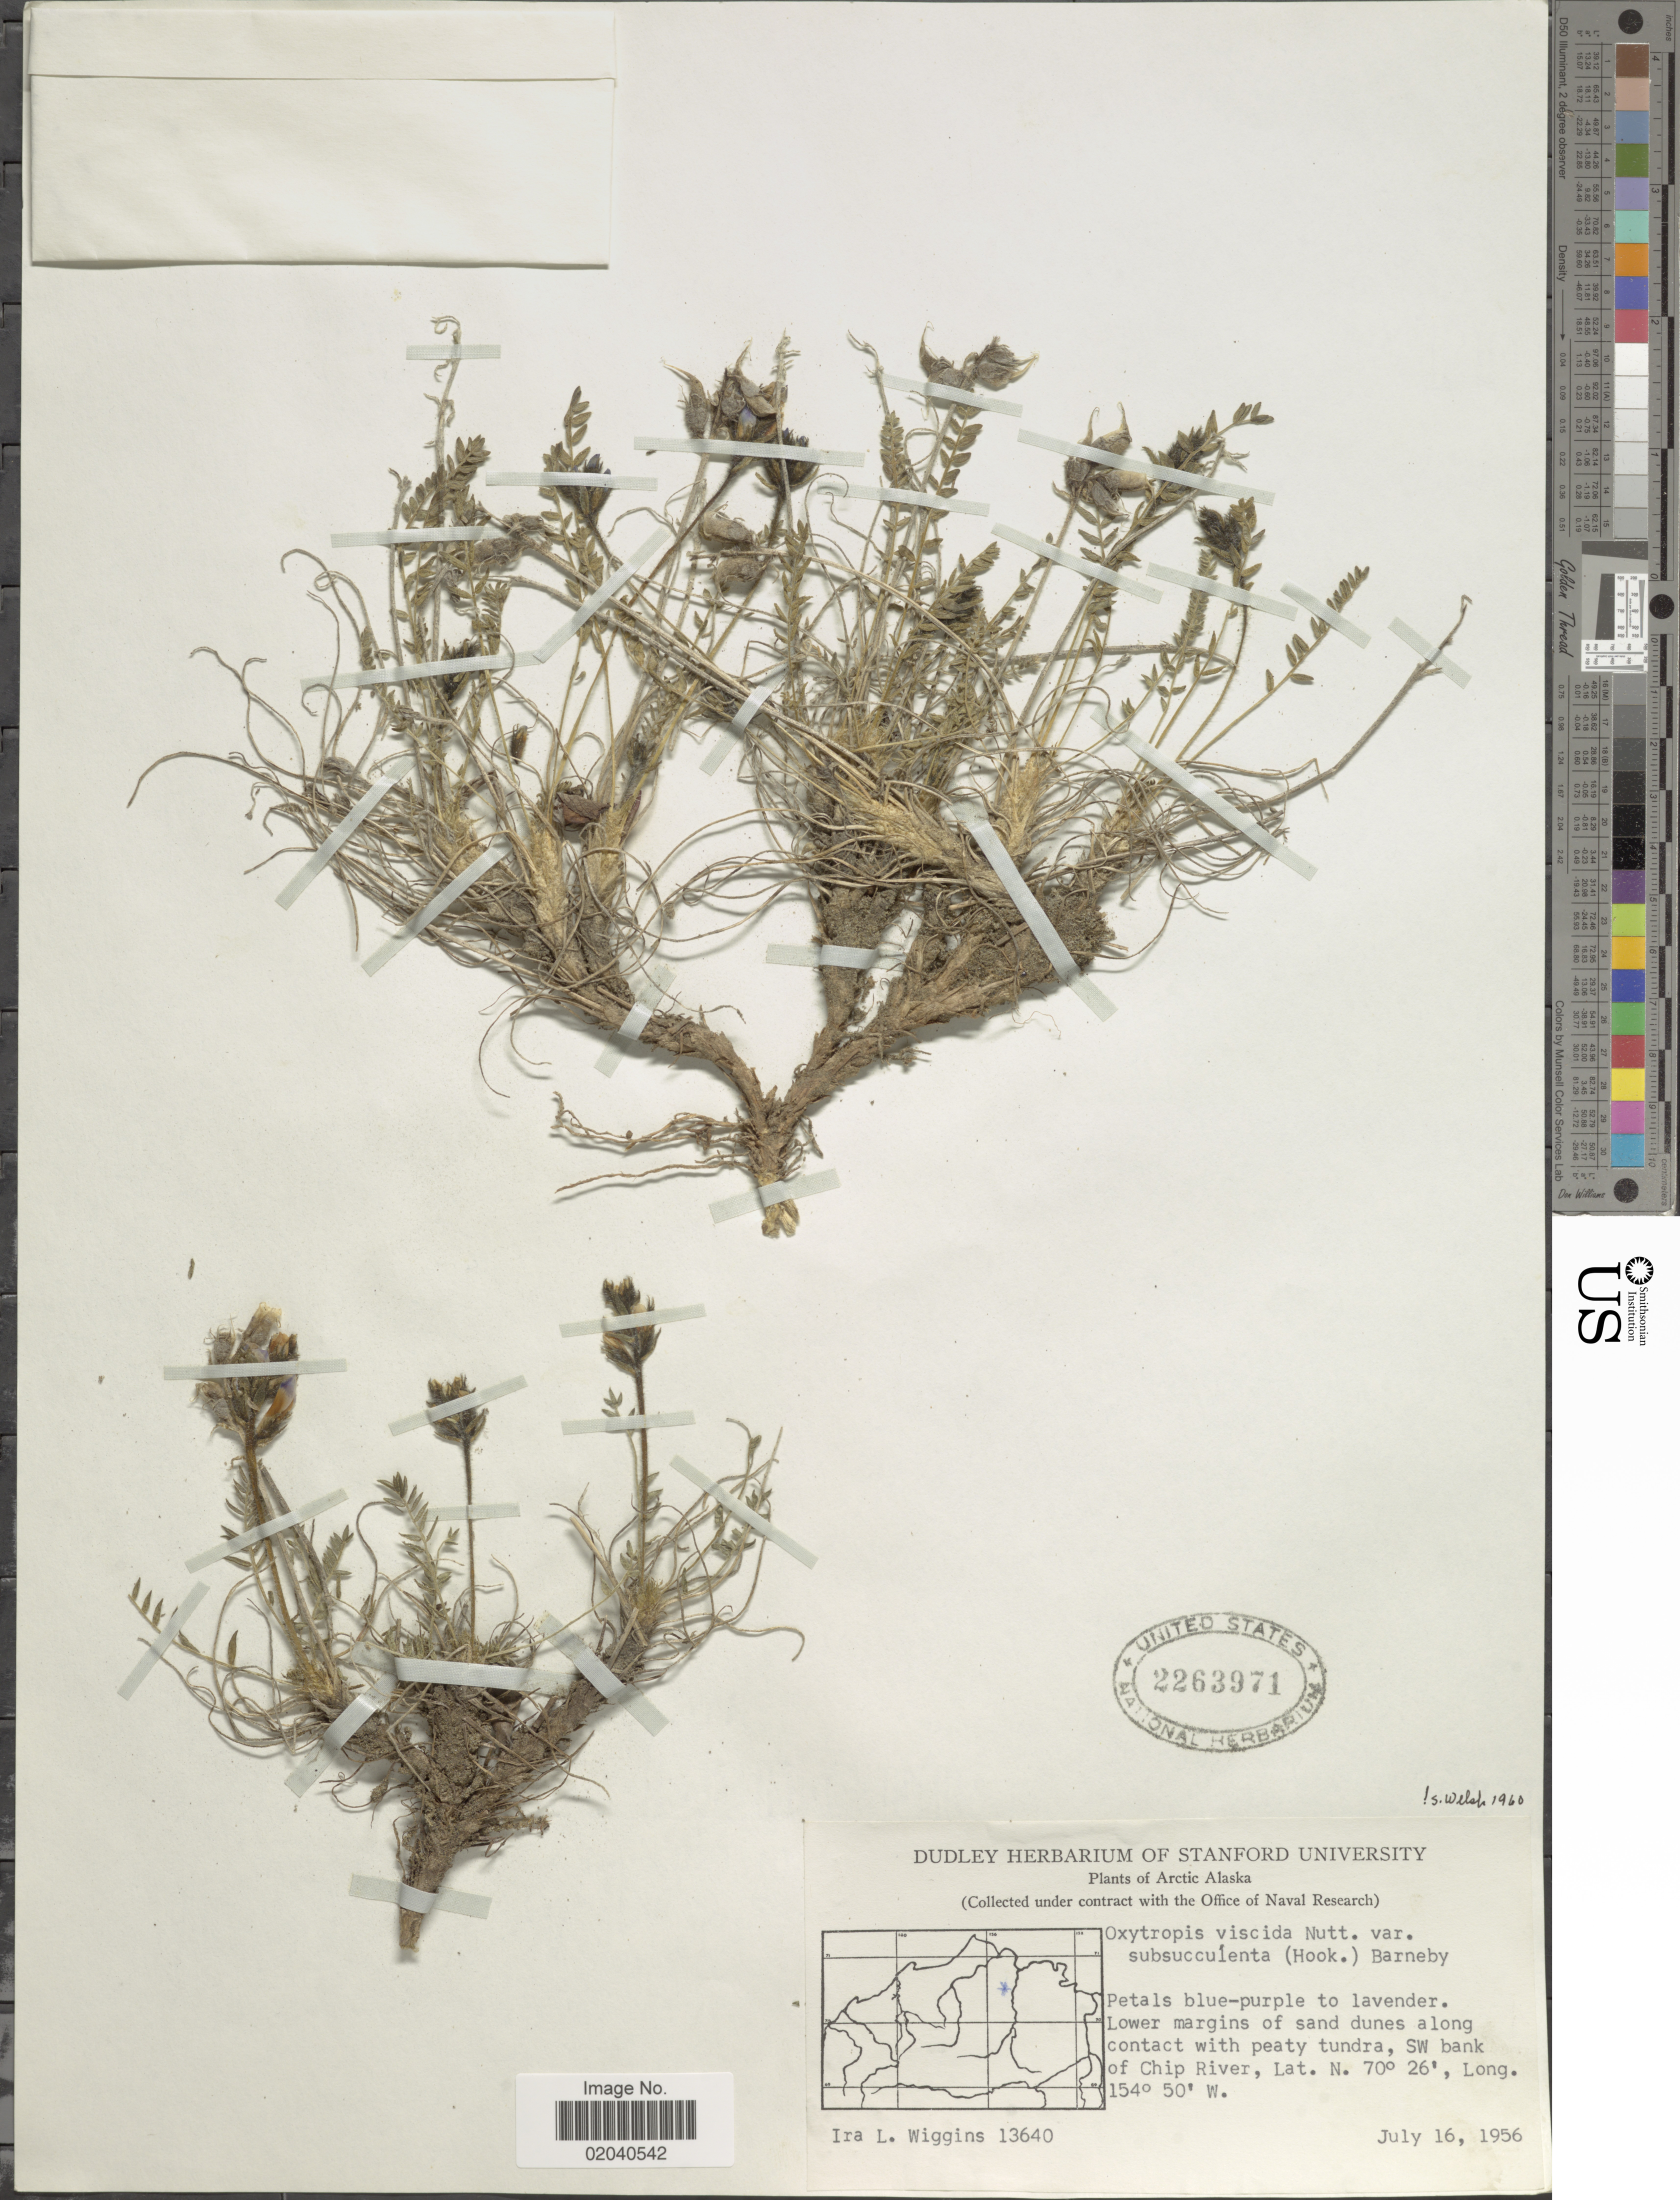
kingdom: Plantae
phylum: Tracheophyta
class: Magnoliopsida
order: Fabales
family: Fabaceae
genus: Oxytropis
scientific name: Oxytropis viscida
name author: Nutt.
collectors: I. L. Wiggins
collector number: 13640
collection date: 1956-07-16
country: United States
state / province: Alaska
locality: Arctic Alaska, SW bank of Chip River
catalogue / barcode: US 2263971